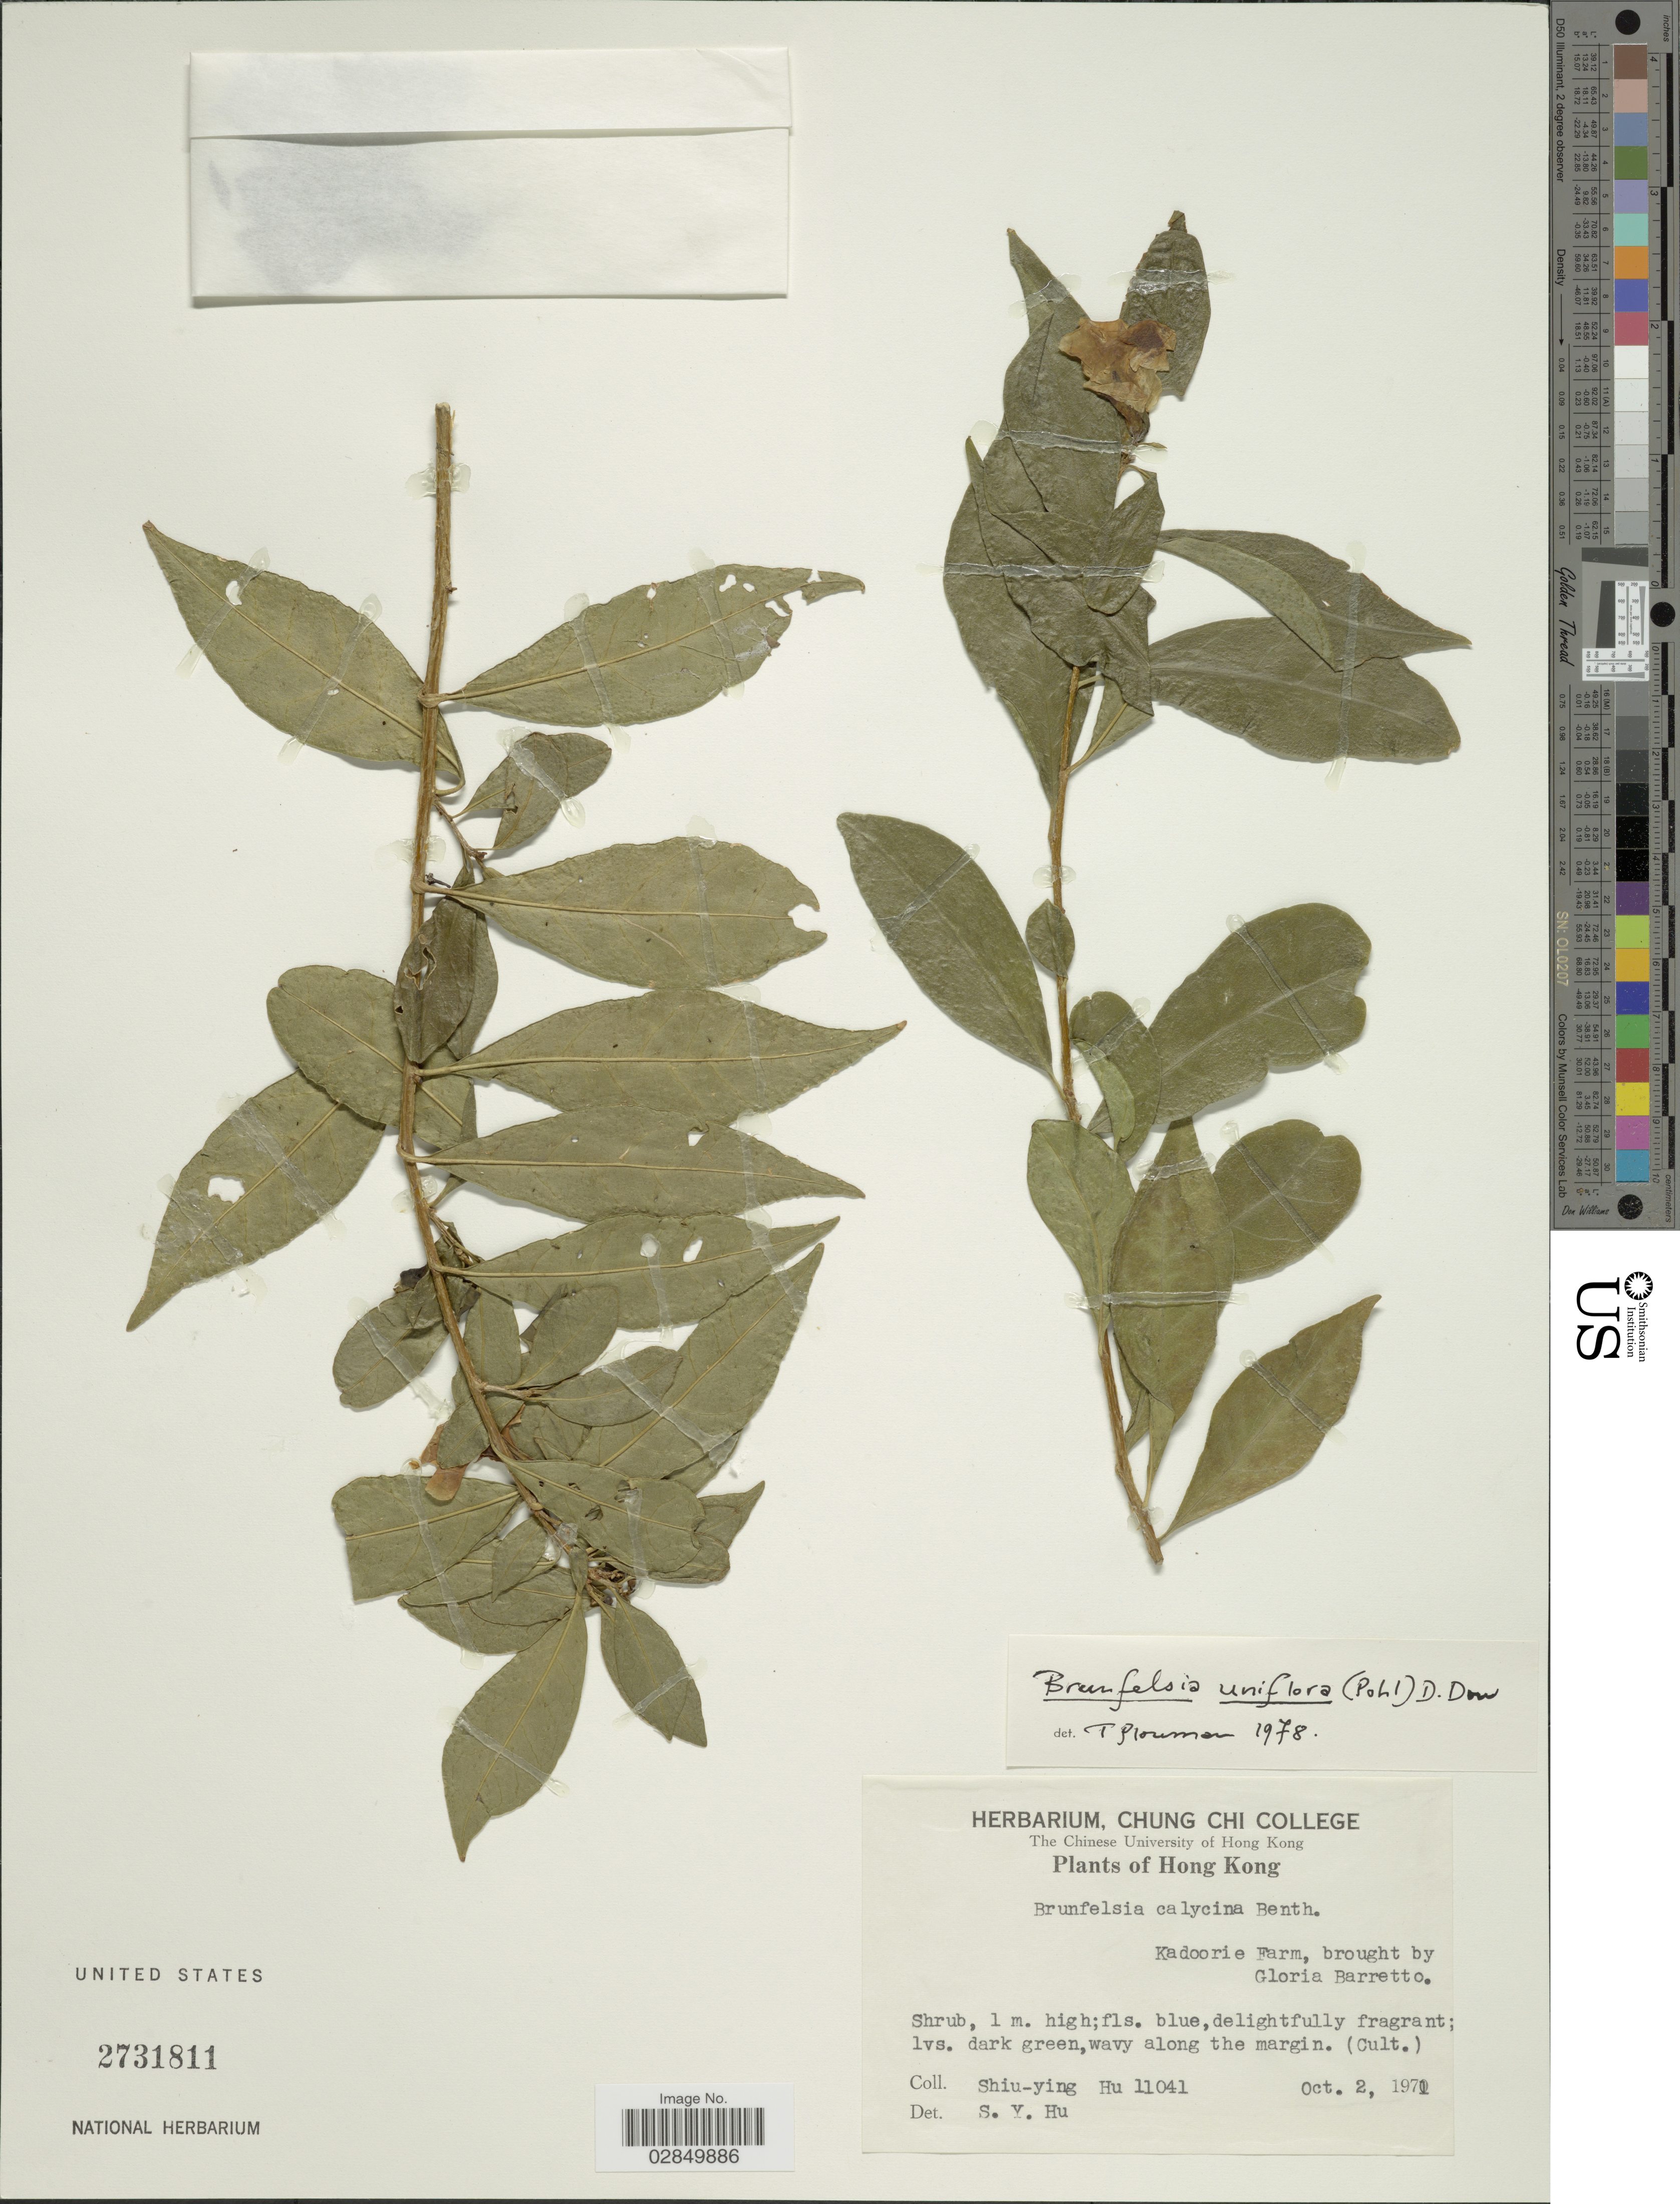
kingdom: Plantae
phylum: Tracheophyta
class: Magnoliopsida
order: Solanales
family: Solanaceae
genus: Brunfelsia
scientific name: Brunfelsia uniflora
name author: (Pohl) D. Don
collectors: S. Y. Hu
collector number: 11041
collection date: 1971-10-02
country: China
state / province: Hong Kong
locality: Kadoorie Farm, brought by Gloria Barretto.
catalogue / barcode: US 2731811